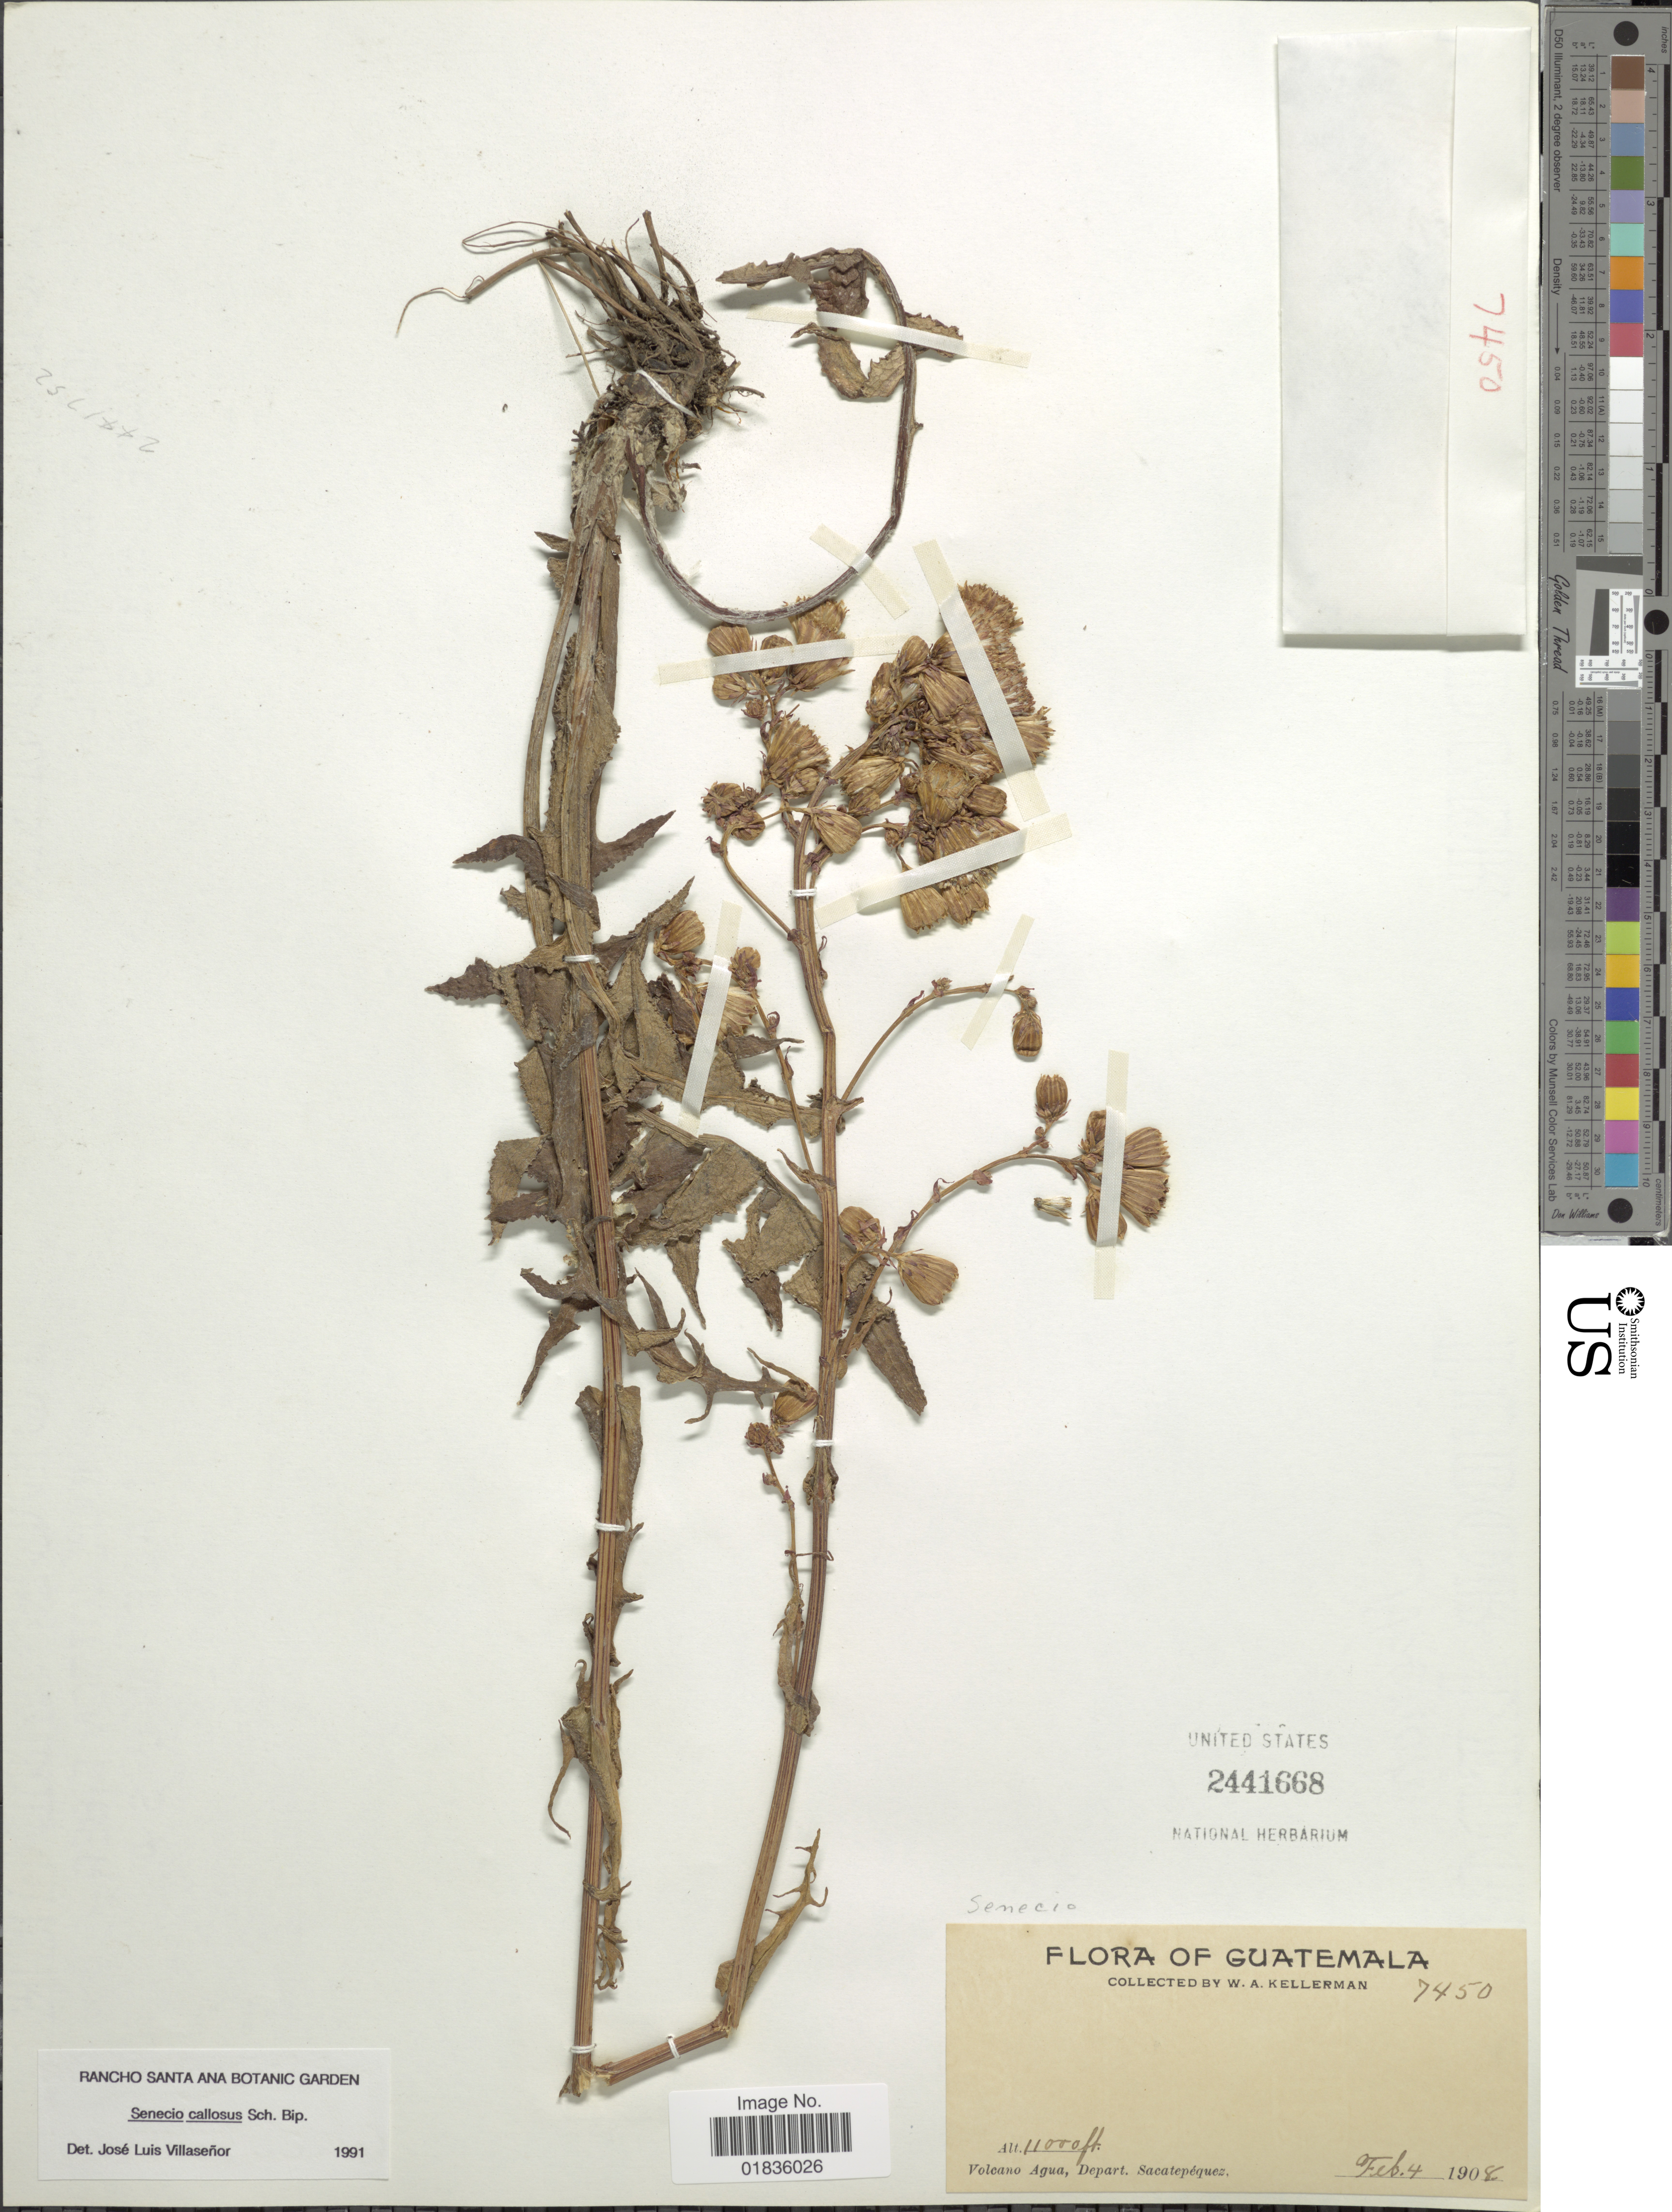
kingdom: Plantae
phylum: Tracheophyta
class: Magnoliopsida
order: Asterales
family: Asteraceae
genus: Senecio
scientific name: Senecio callosus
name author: Sch. Bip.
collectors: W. Kellerman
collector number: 7450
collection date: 1908-02-04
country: Guatemala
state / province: Sacatepéquez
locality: Volcano Agua.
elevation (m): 3353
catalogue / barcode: US 2441668